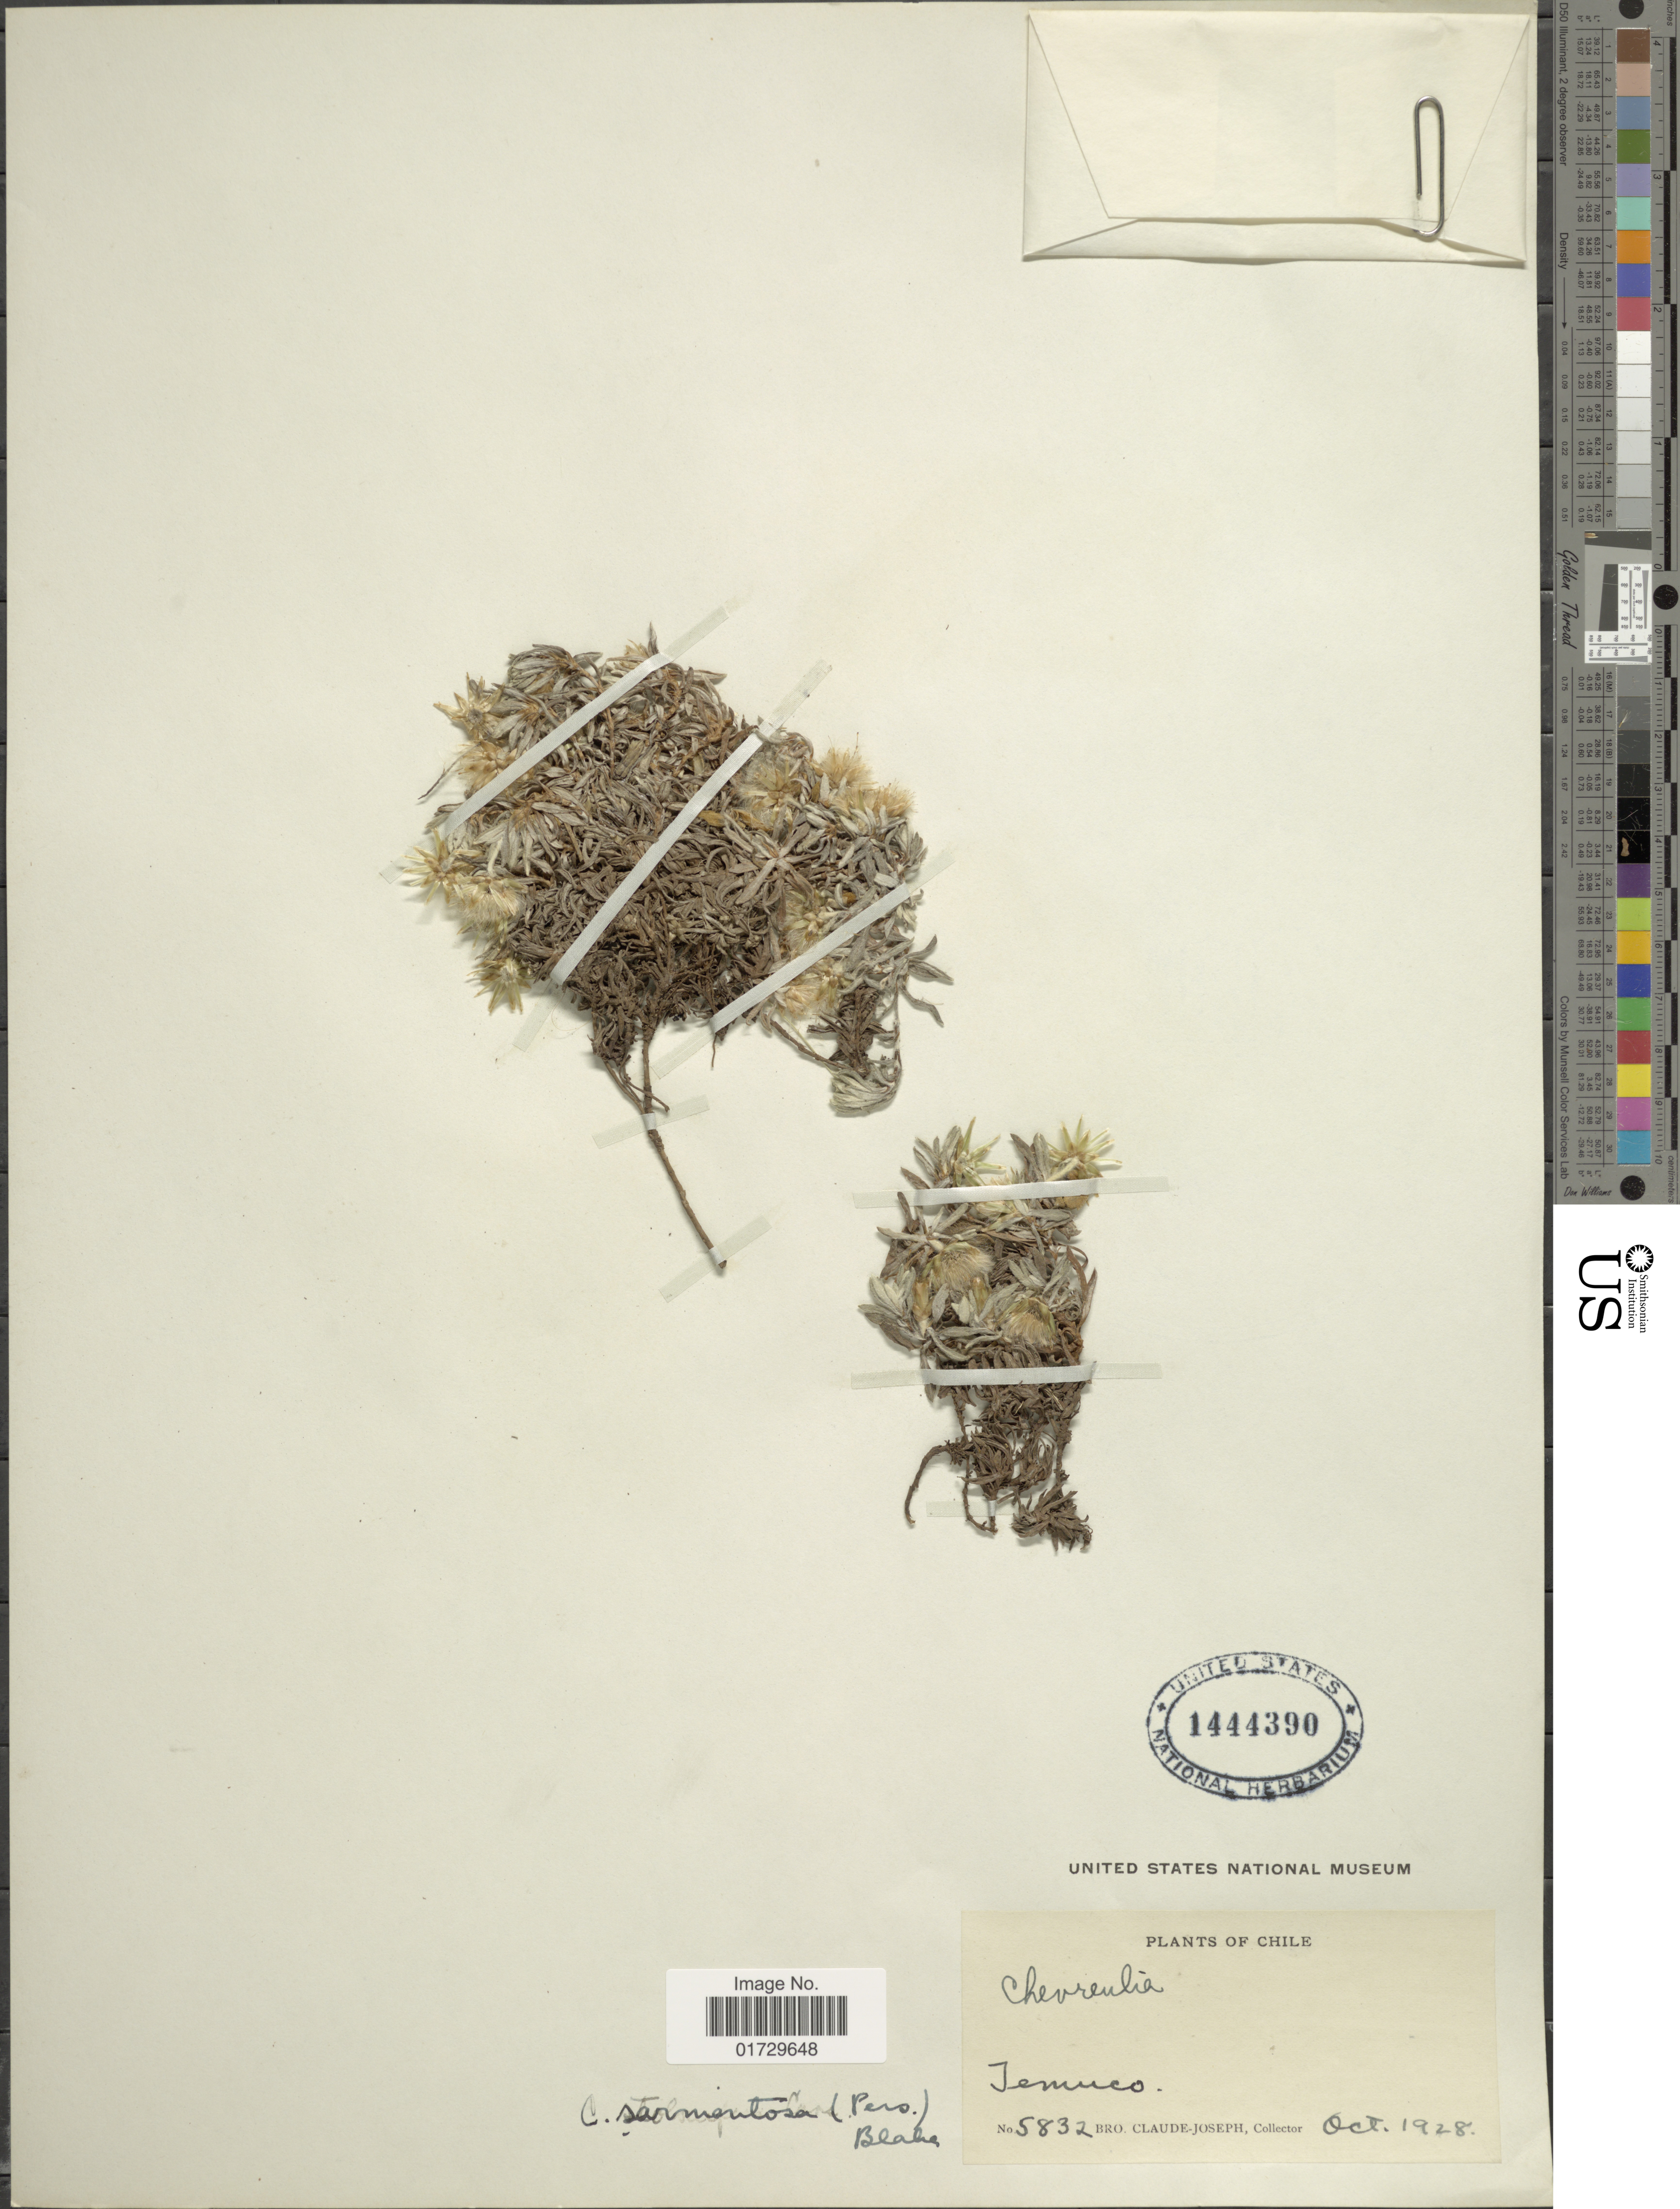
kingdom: Plantae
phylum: Tracheophyta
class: Magnoliopsida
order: Asterales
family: Asteraceae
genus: Chevreulia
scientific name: Chevreulia sarmentosa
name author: (Pers.) S.F. Blake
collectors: Bro. Claude-Joseph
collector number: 5832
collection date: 1928-10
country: Chile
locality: Temuco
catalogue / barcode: US 1444390